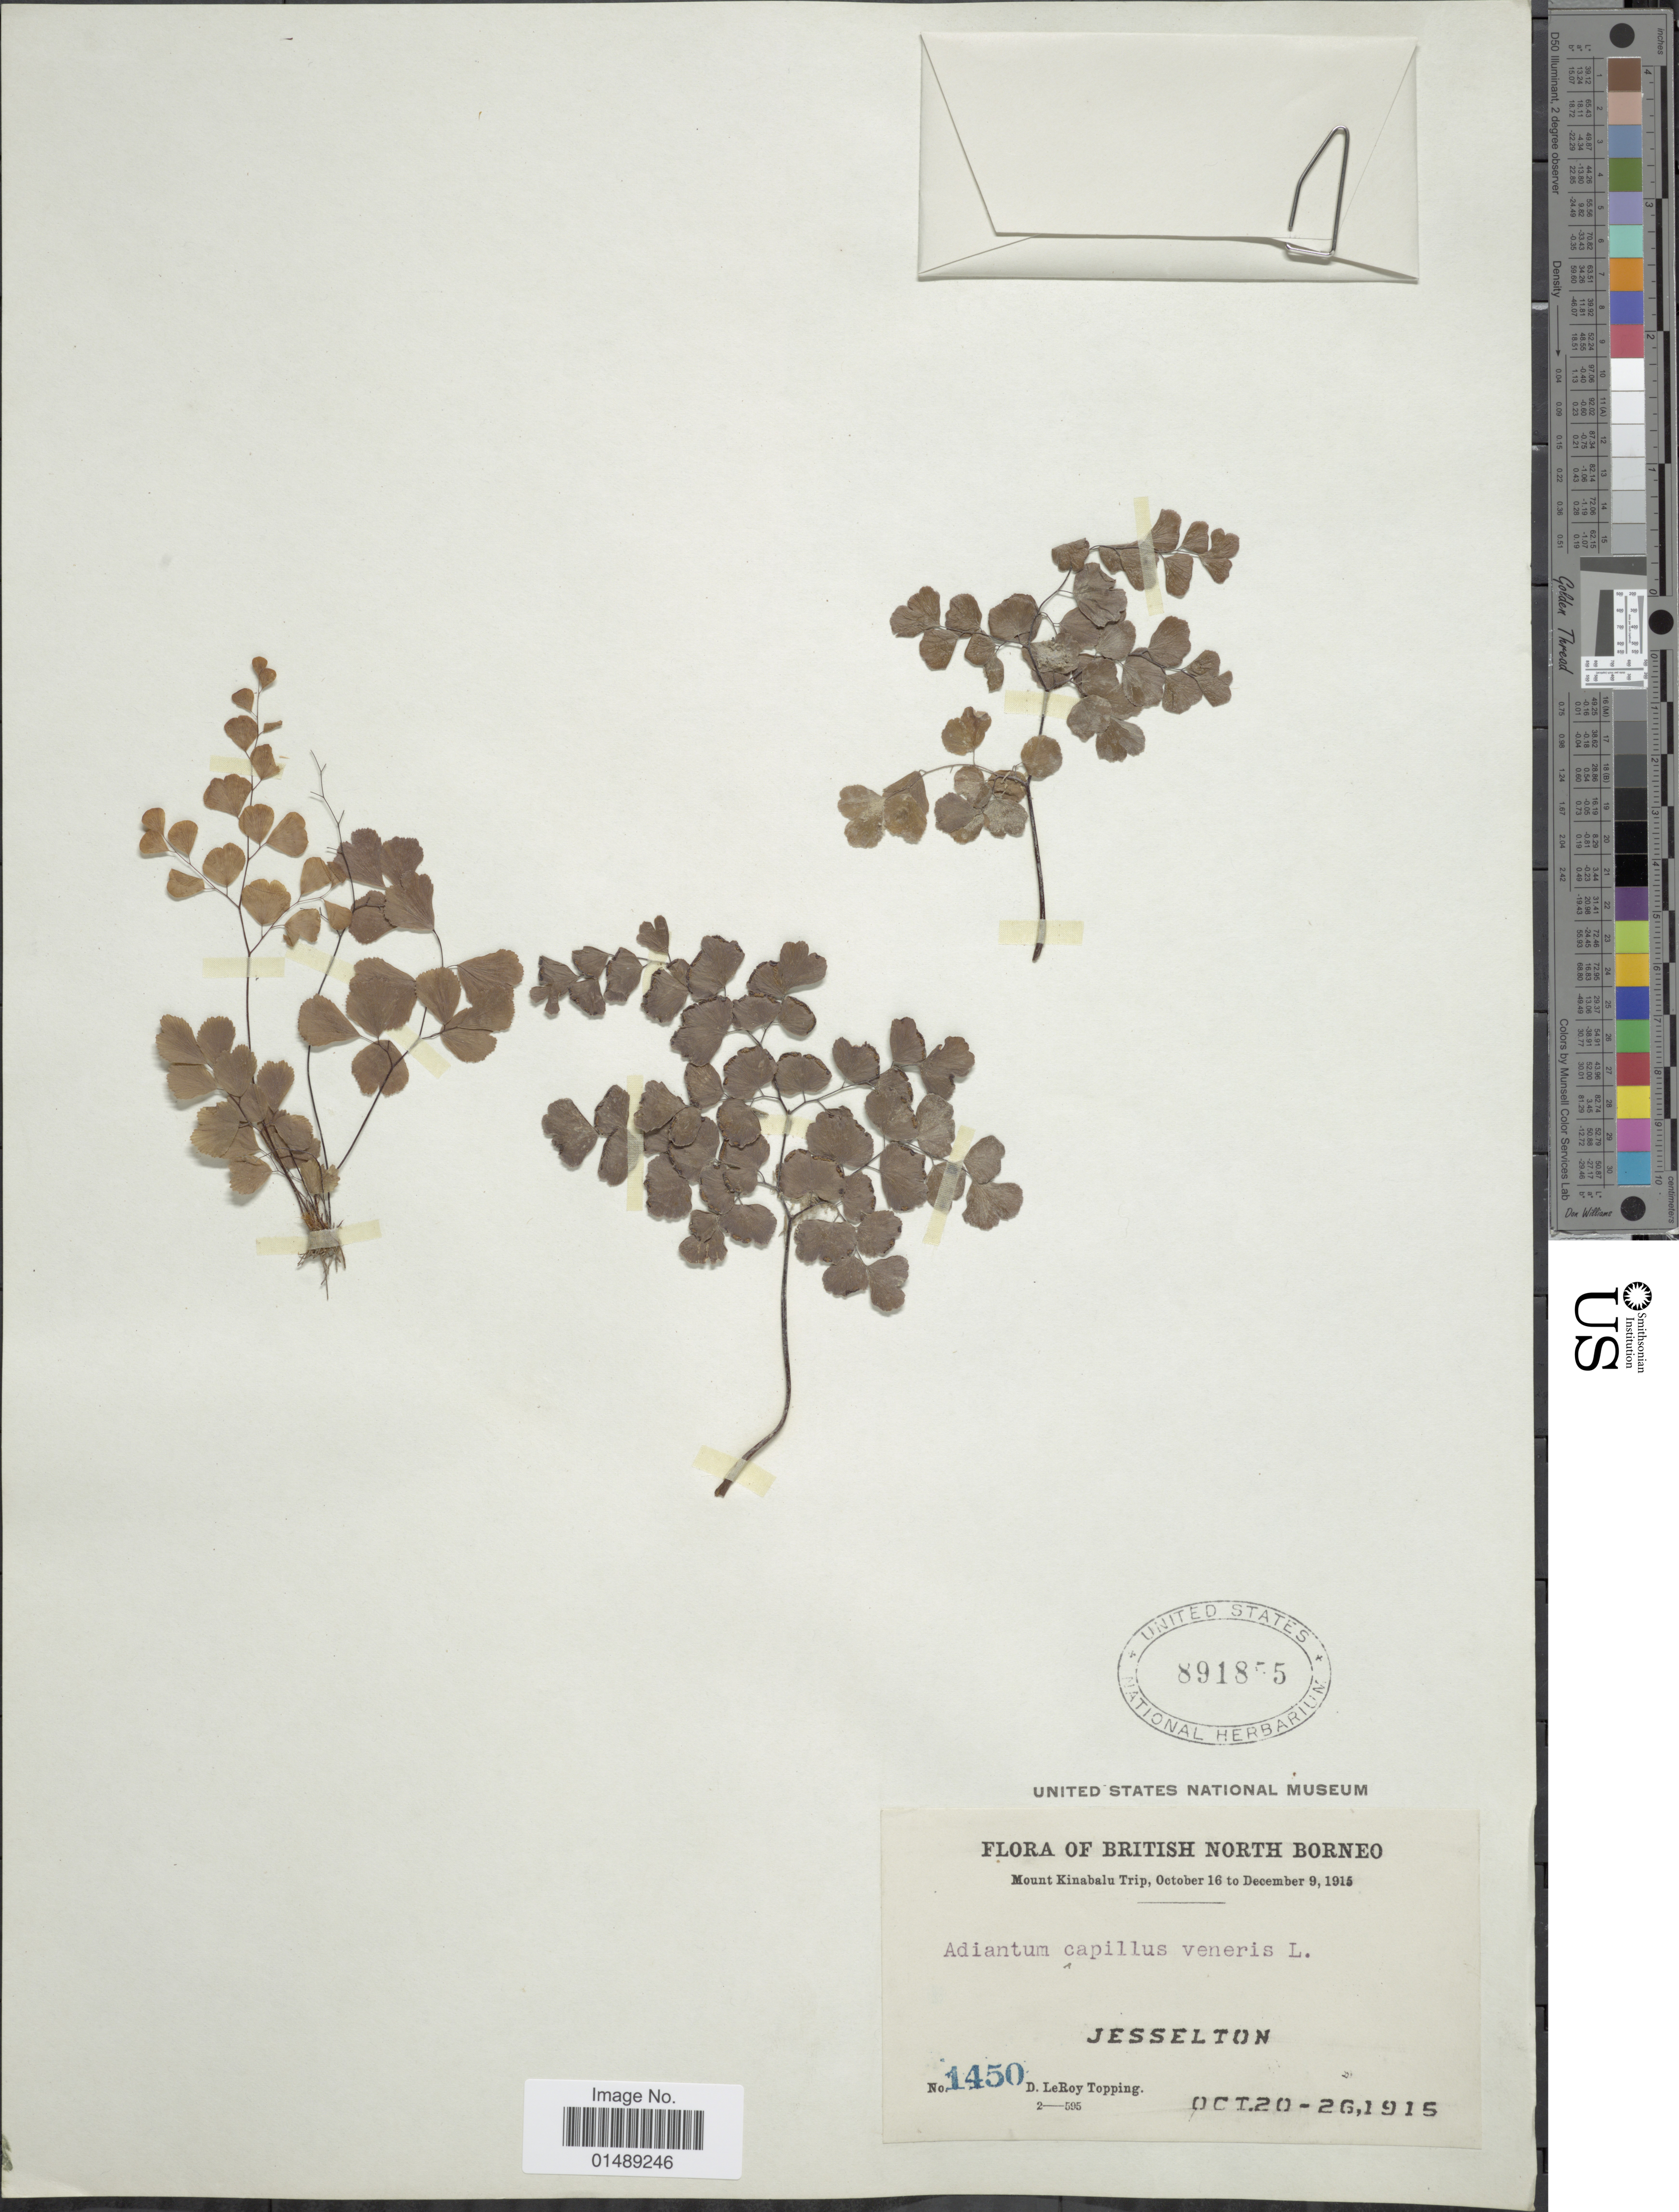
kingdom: Plantae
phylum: Tracheophyta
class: Polypodiopsida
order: Polypodiales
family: Pteridaceae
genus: Adiantum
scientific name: Adiantum sp.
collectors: D. L. Topping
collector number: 1450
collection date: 1915-10-20/1915-10-26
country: Malaysia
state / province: Sabah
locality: Mount Kinabalu, Flora of British North Borneo, Jesselton